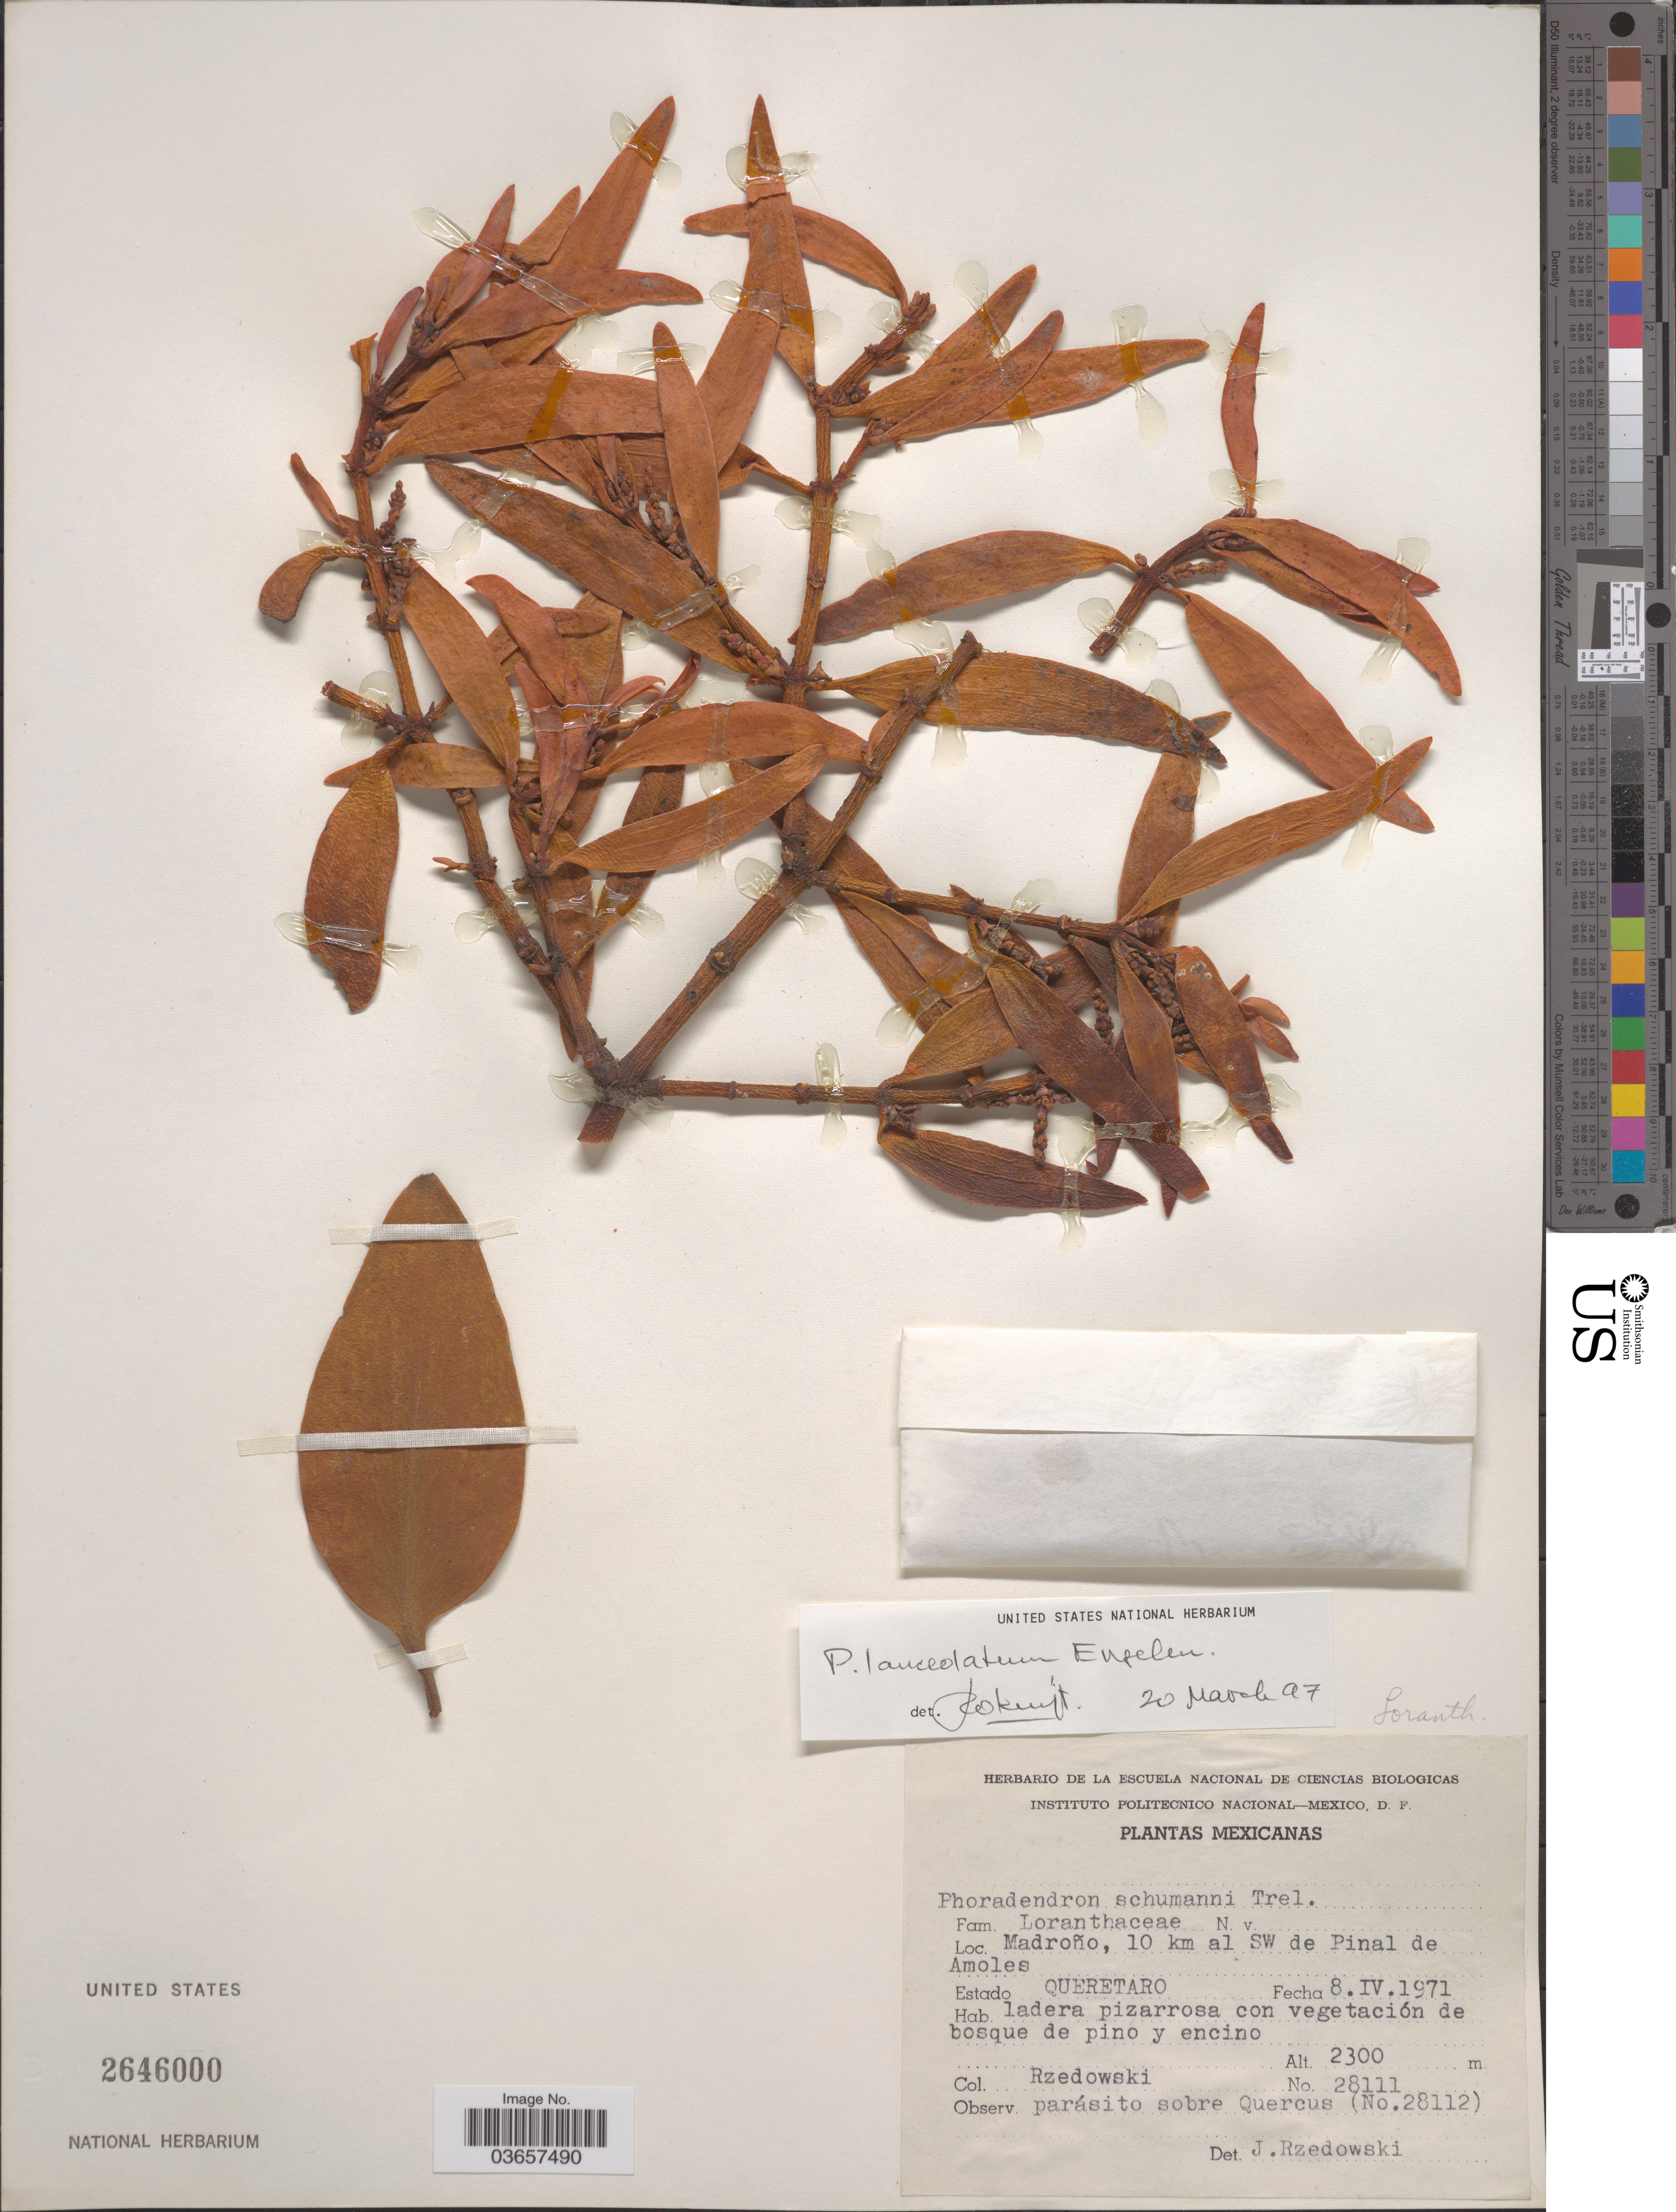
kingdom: Plantae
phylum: Tracheophyta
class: Magnoliopsida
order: Santalales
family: Viscaceae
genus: Phoradendron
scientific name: Phoradendron lanceolatum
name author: Engelm.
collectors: Rzedowski, --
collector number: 28111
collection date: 1971-04-08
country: Mexico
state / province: Querétaro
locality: Madroño, 10 km al SW de Pinal de Amoles.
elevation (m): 2300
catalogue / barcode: US 2646000